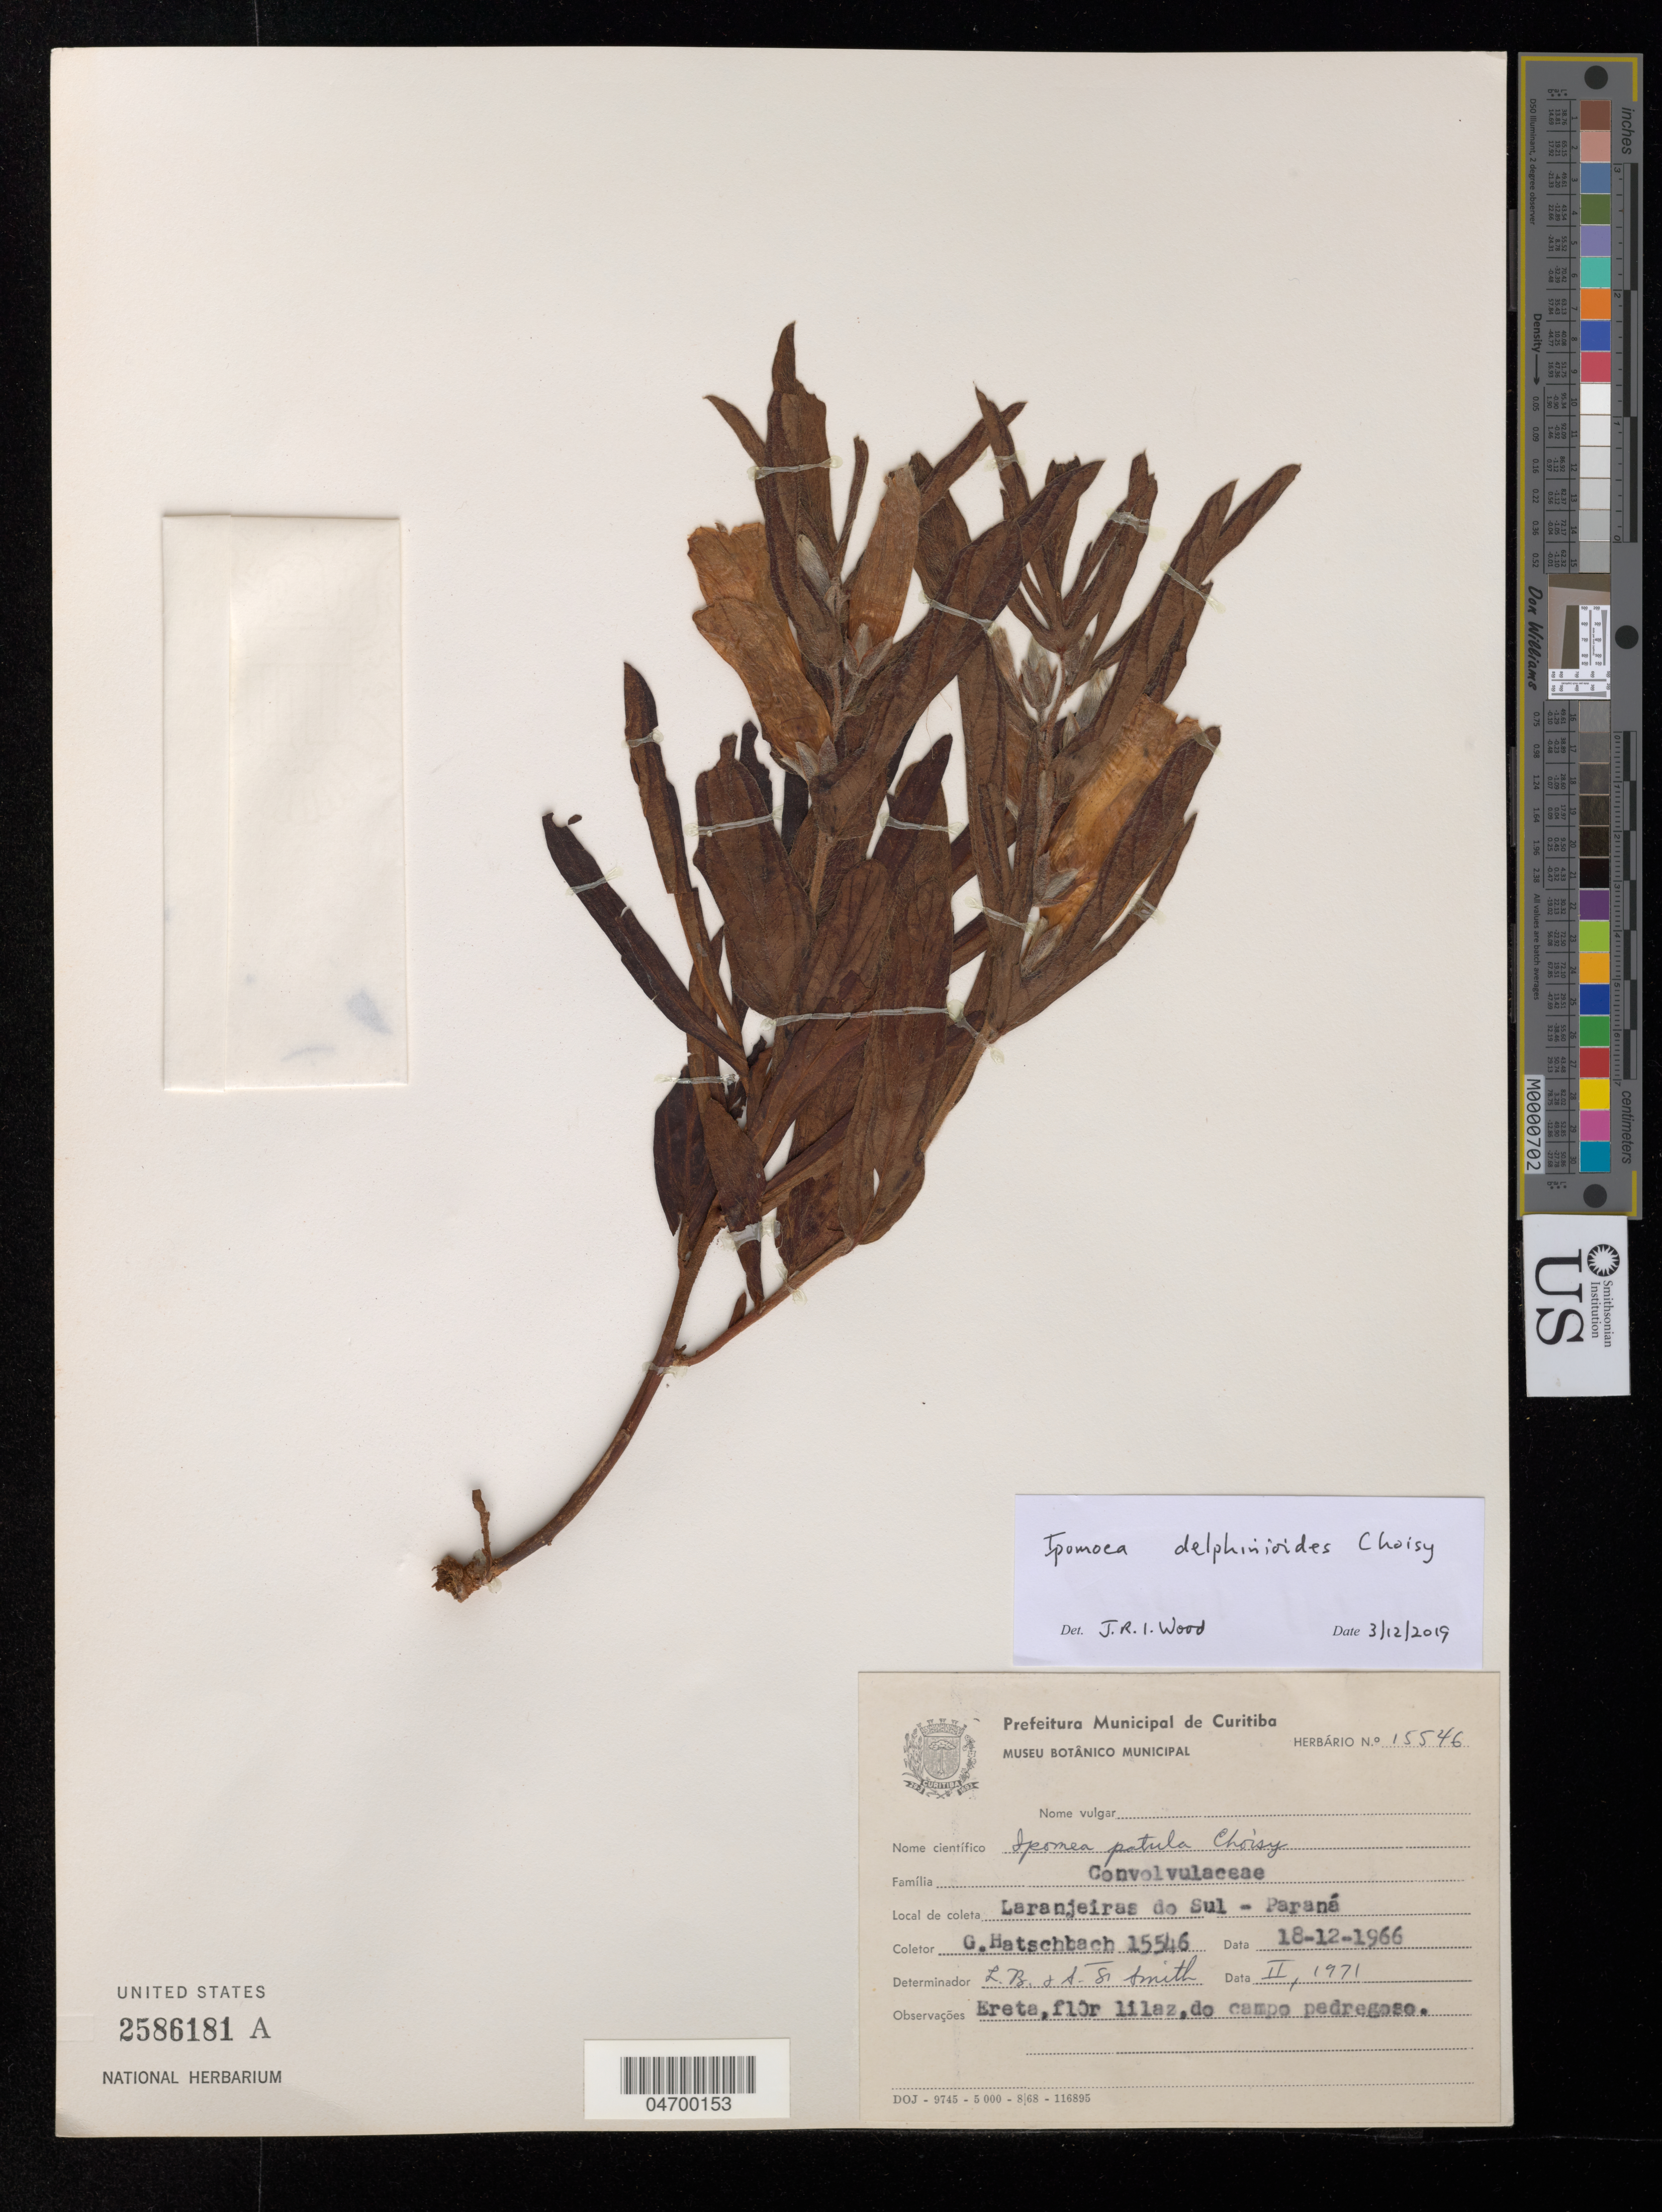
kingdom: Plantae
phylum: Tracheophyta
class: Magnoliopsida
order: Solanales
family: Convolvulaceae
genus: Ipomoea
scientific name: Ipomoea delphinioides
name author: Choisy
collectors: G. Hatschbach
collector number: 15546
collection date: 1966-12-18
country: Brazil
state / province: Paraná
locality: Laranjeiras do Sul.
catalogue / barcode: US 2586181